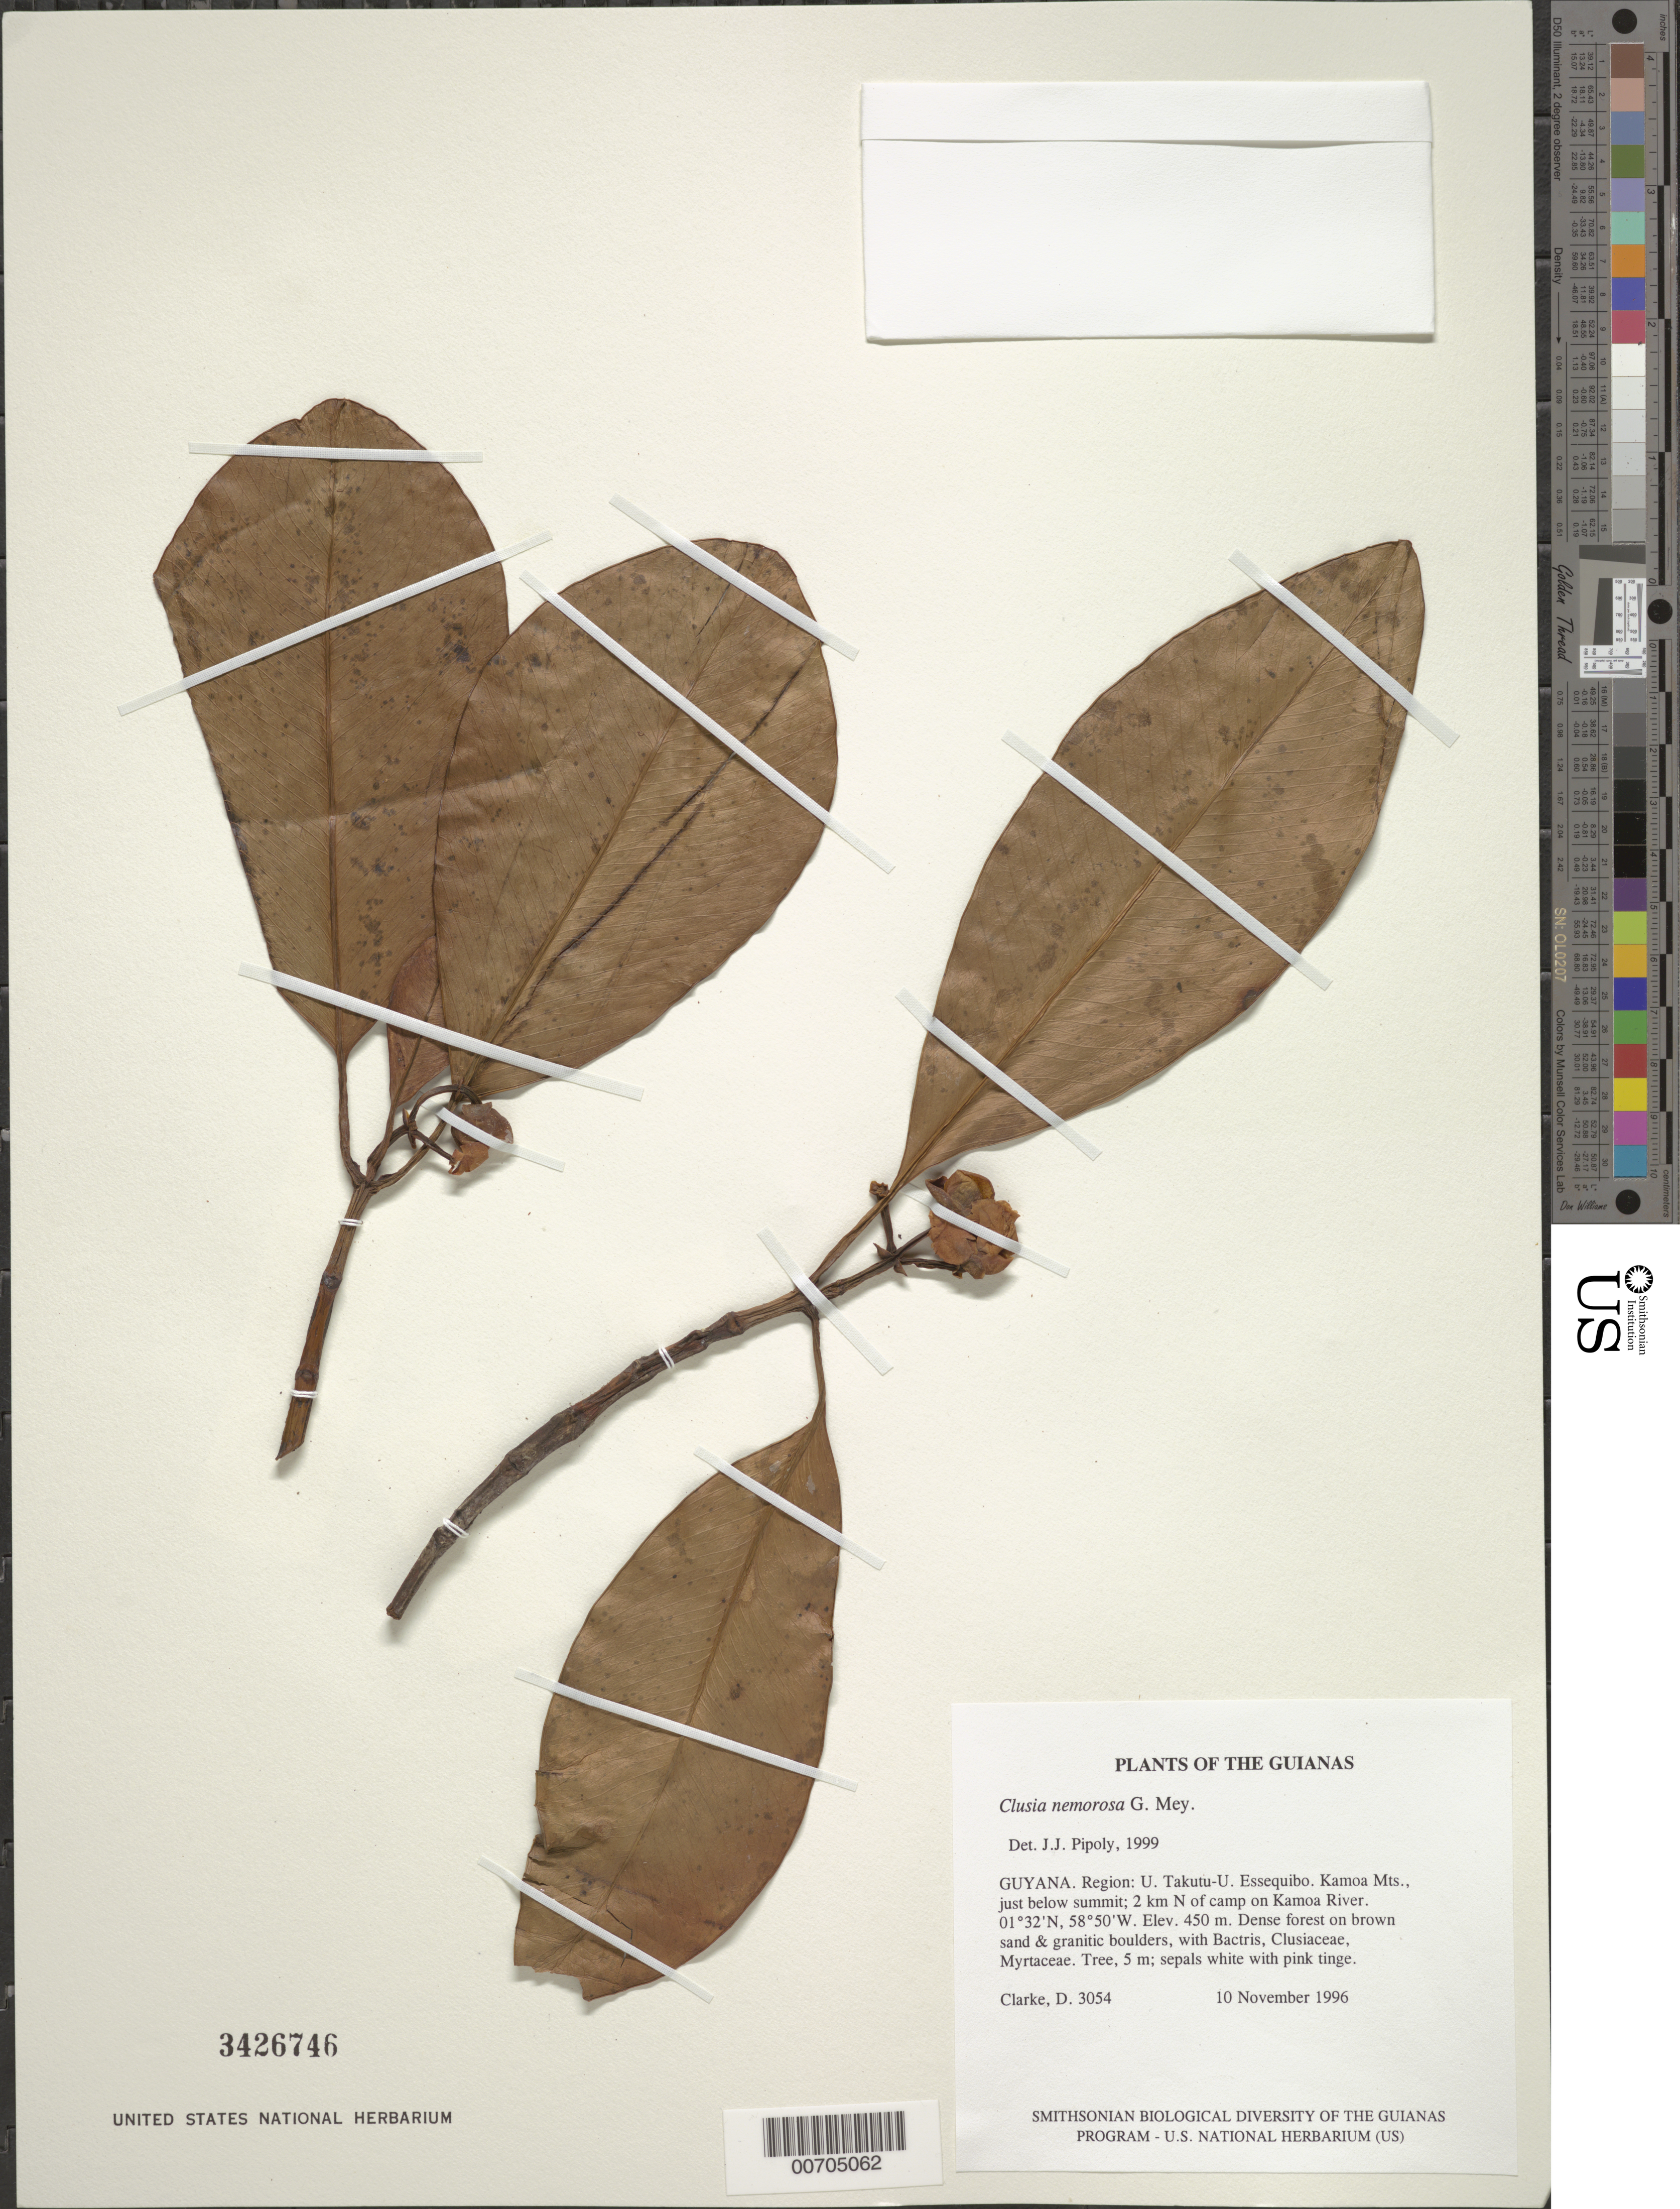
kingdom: Plantae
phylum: Tracheophyta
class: Magnoliopsida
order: Malpighiales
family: Clusiaceae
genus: Clusia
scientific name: Clusia nemorosa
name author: G. Mey.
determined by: Pipoly, J. J., III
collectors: H. D. Clarke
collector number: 3054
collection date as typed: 10 November 1996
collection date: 1996-11-10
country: Guyana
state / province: U. Takutu-U. Essequibo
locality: Kamoa Mts., just below summit; 2 km N of camp on Kamoa River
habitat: Dense forest on brown sand & granitic boulders, with Bactris, Clusiaceae, Myrtaceae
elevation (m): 450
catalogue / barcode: US 3426746